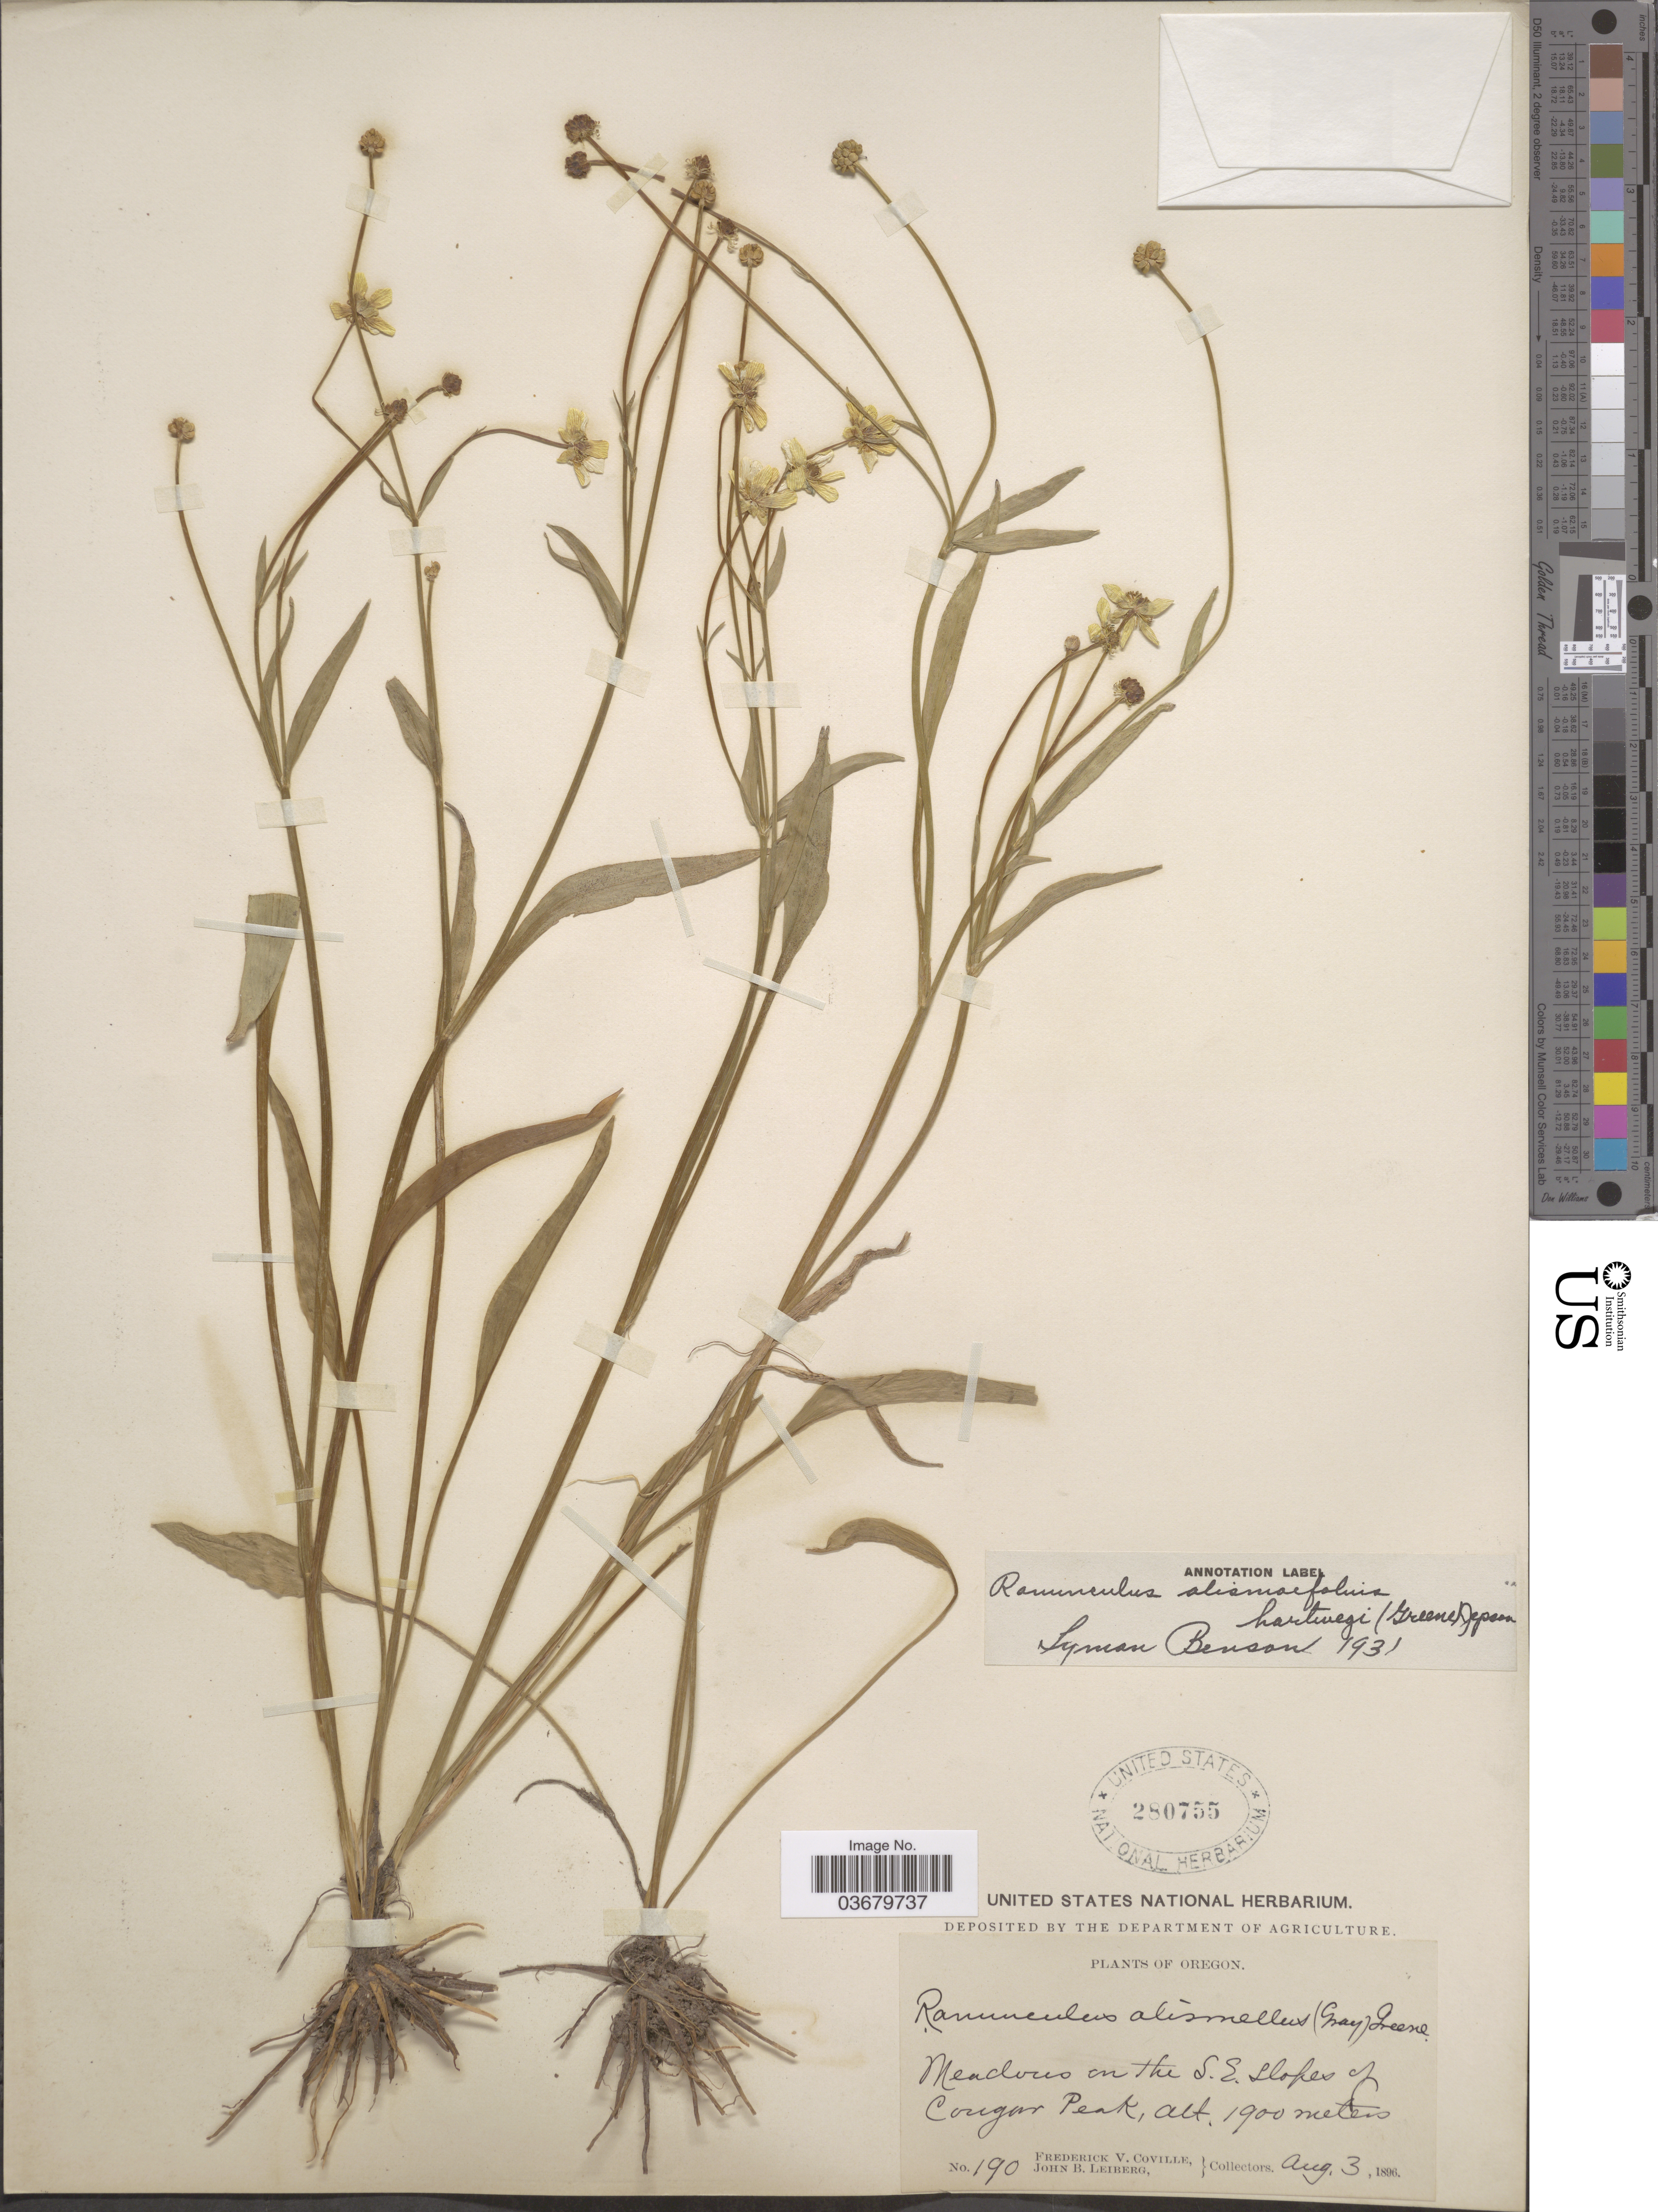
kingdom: Plantae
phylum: Tracheophyta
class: Magnoliopsida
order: Ranunculales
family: Ranunculaceae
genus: Ranunculus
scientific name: Ranunculus alismifolius var. hartwegii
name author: (Greene) Jeps.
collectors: F. V. Coville & J. B. Leiberg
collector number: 190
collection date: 1896-08-03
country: United States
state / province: Oregon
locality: Meadows on the S.E. slopes of Cougar Peak.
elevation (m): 1900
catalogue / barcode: US 280755